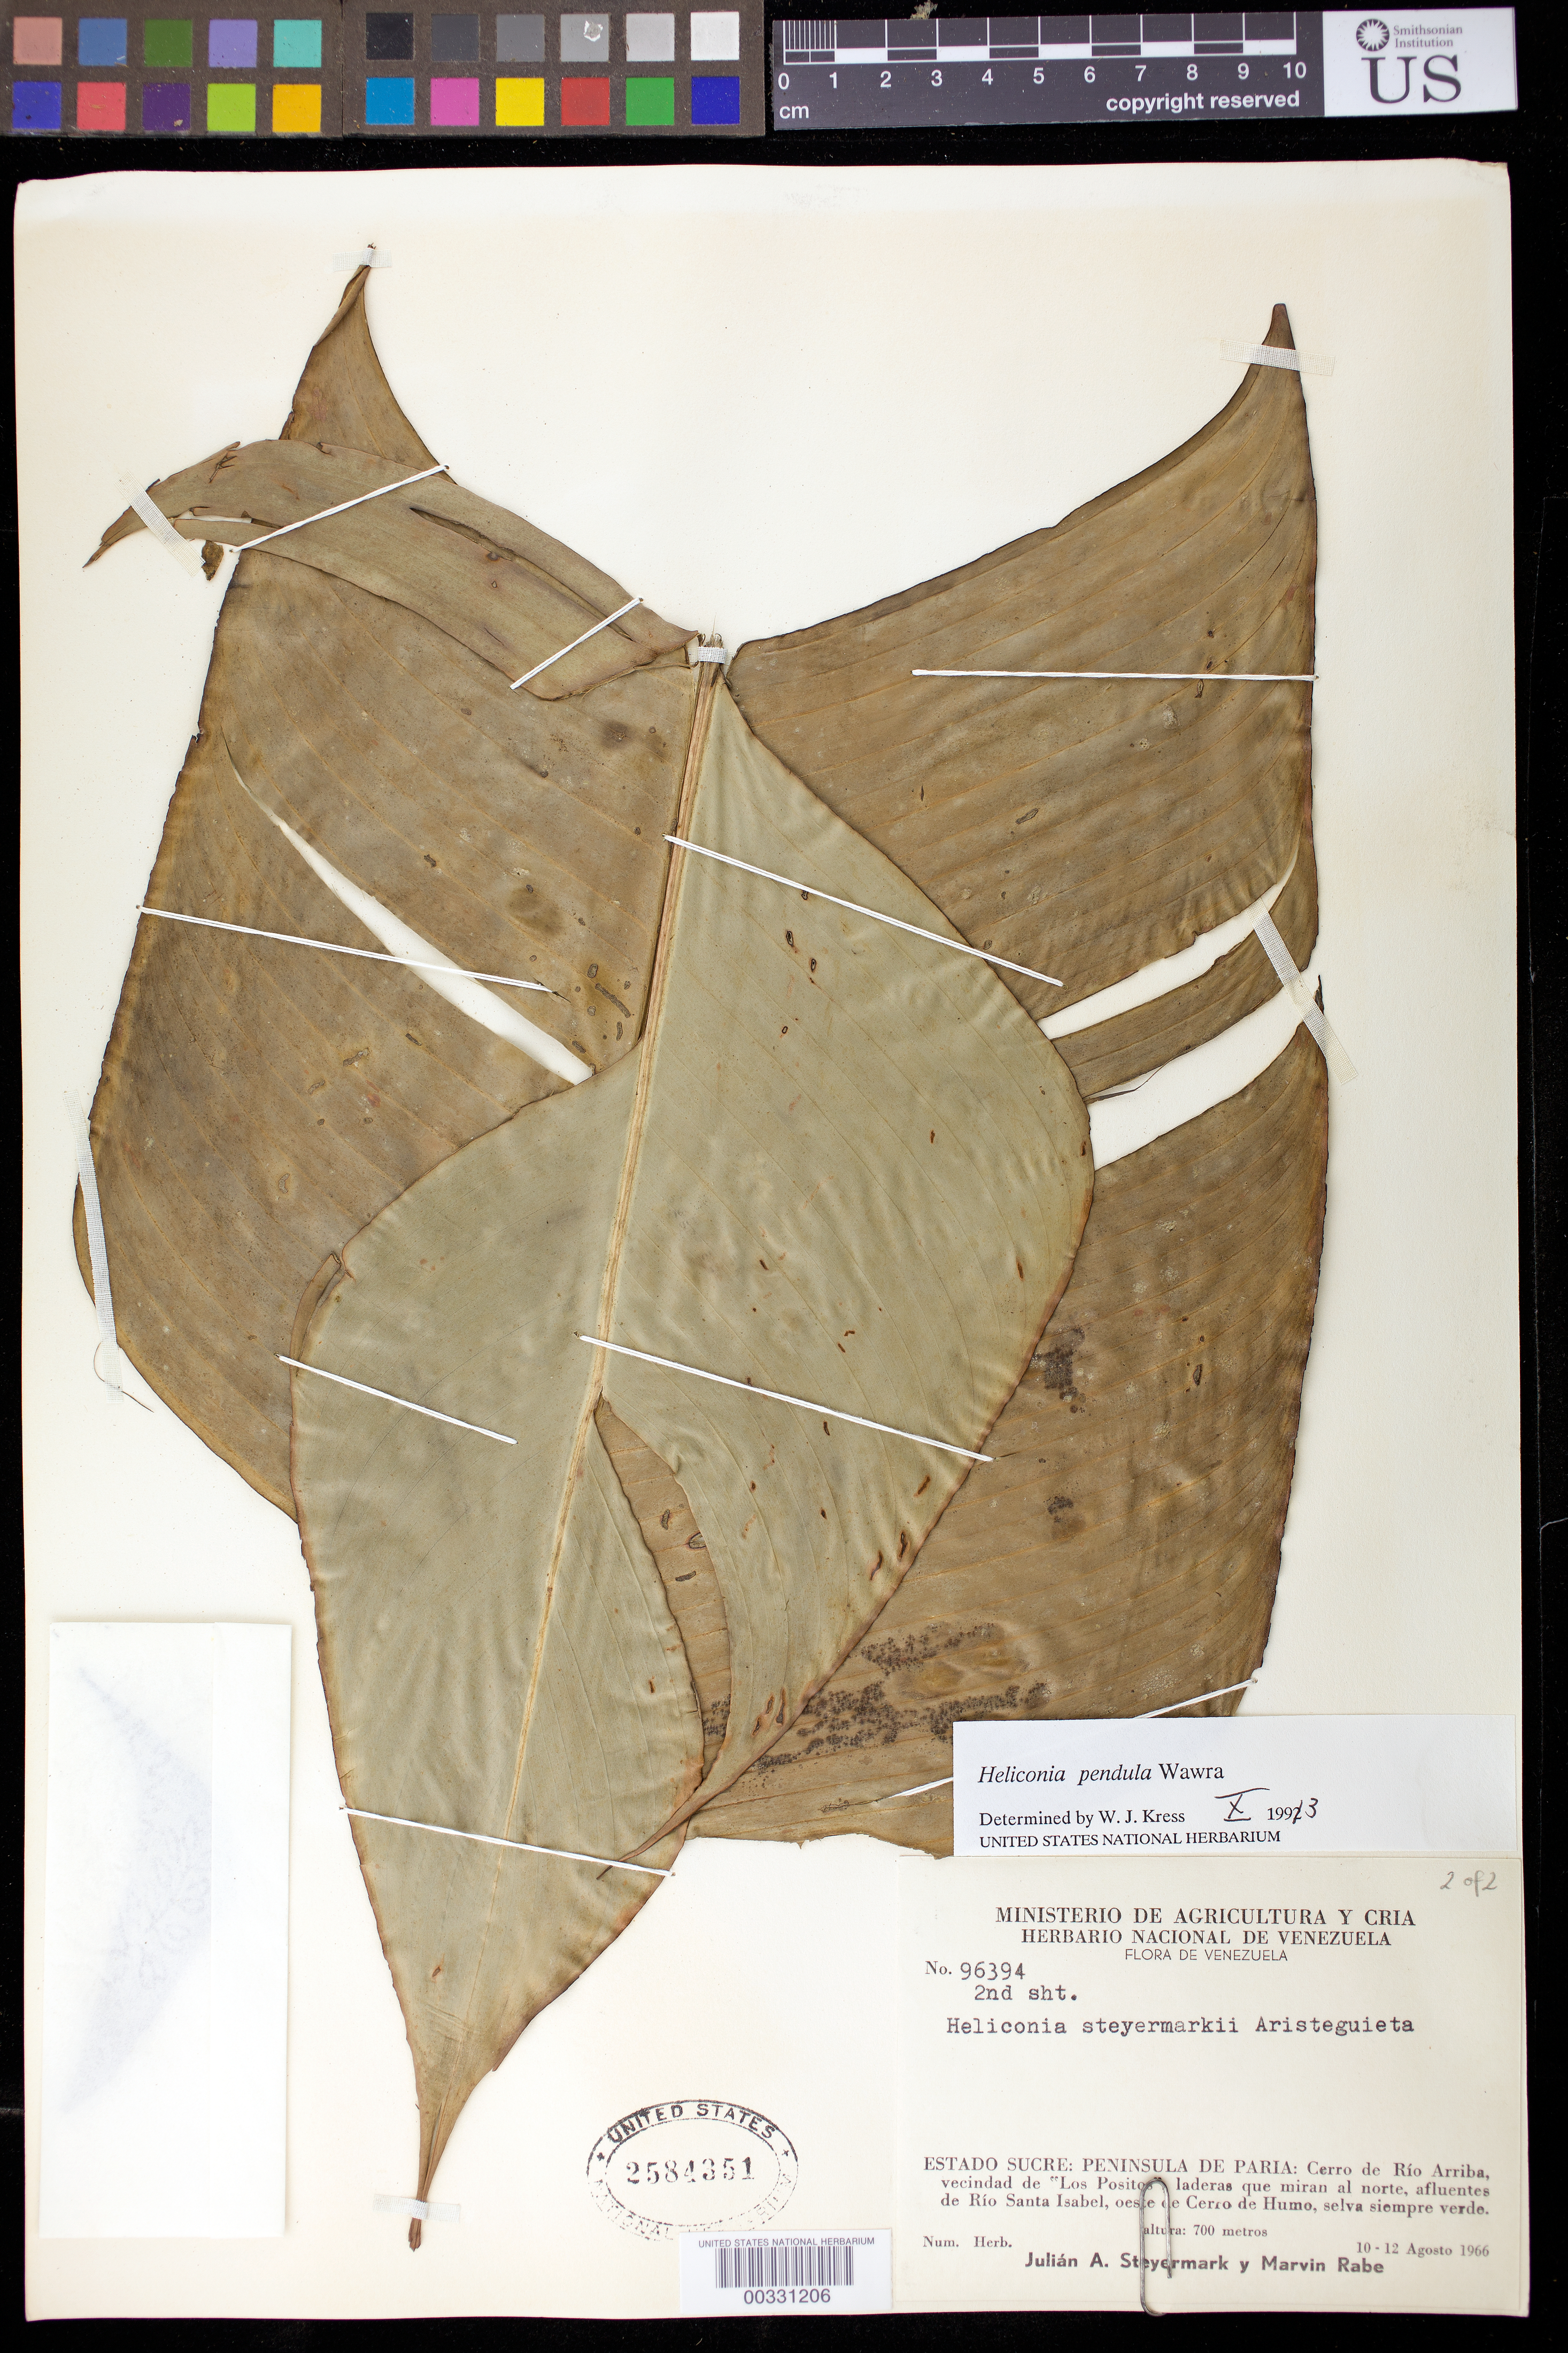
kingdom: Plantae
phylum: Tracheophyta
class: Liliopsida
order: Zingiberales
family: Heliconiaceae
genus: Heliconia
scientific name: Heliconia sp.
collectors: J. Steyermark & M. Rabe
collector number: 96394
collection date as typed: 10 Aug 1966 to 12 Aug 1966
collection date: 1966-08-10/1966-08-12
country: Venezuela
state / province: Sucre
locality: Peninsula de paria, cerro de rio arriba, vicinity of "los positos", slope facing n, tributaries of rio santa isabel, ...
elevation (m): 700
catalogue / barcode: US 2584351